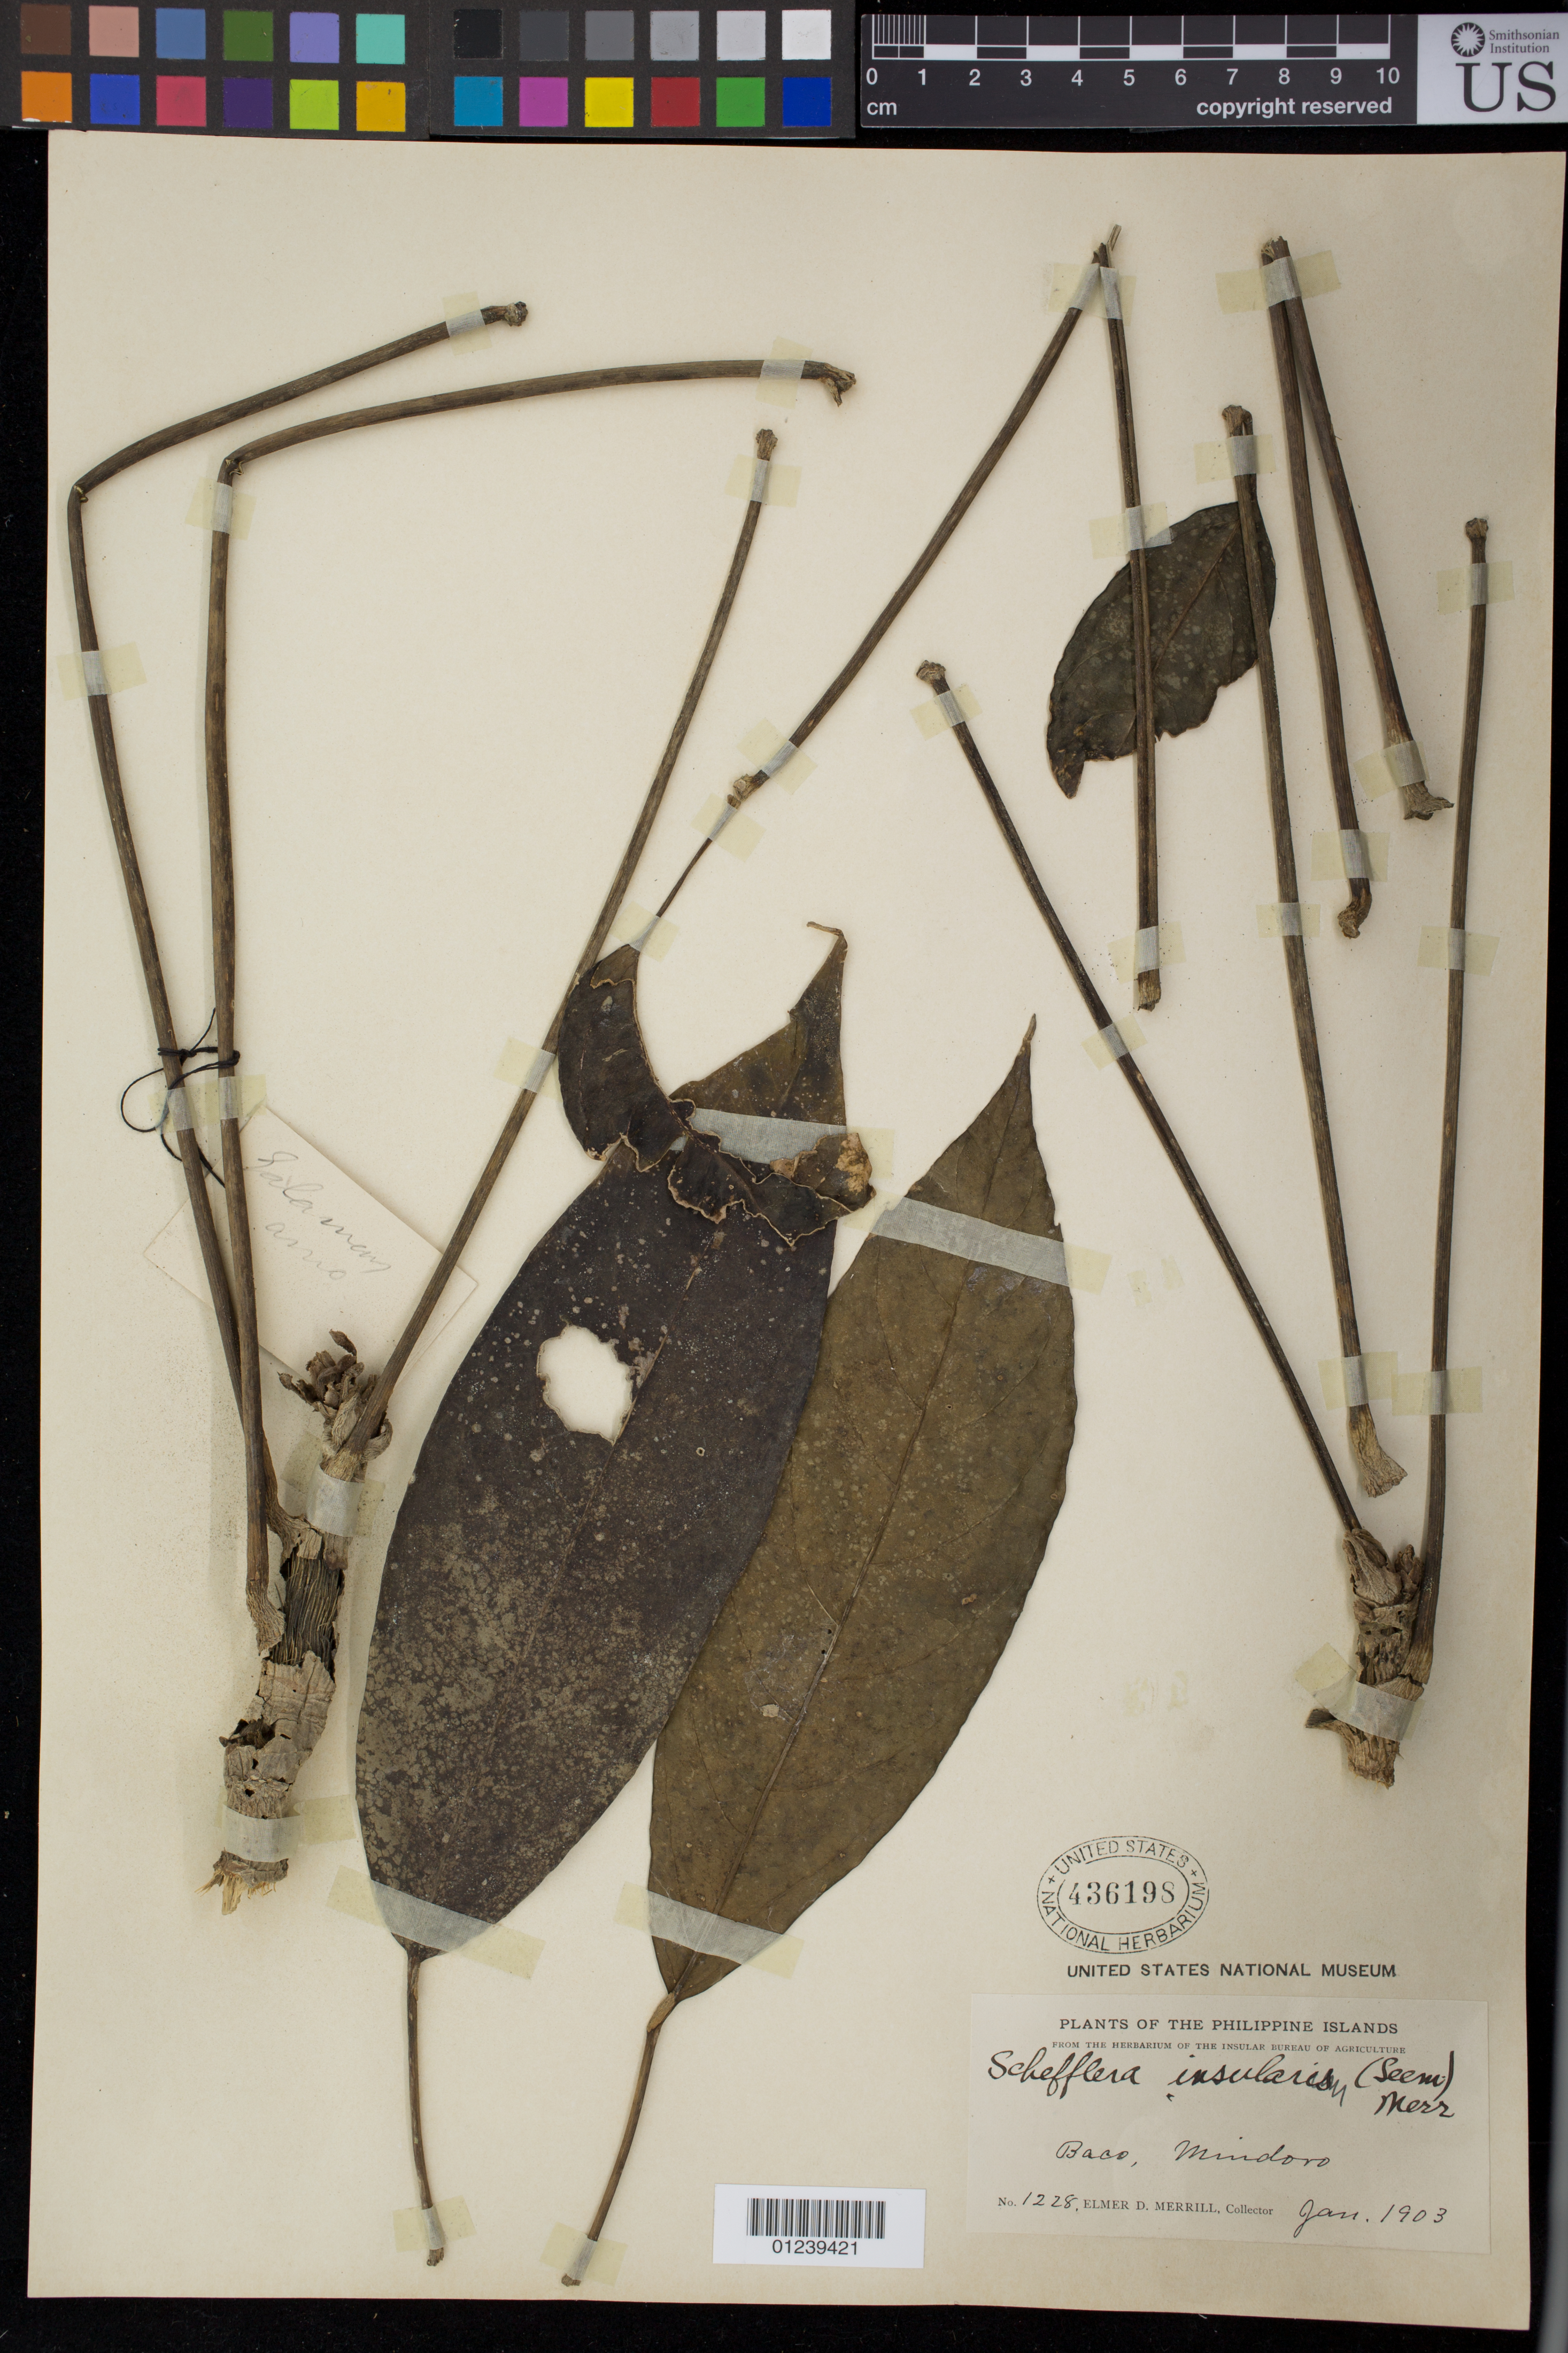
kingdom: Plantae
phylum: Tracheophyta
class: Magnoliopsida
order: Apiales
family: Araliaceae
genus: Schefflera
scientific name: Schefflera insularum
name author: (Seem.) Harms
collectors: E. D. Merrill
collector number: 1228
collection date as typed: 1903-01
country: Philippines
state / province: Mimaropa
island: Mindoro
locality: Baco, Mindoro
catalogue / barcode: US 436198